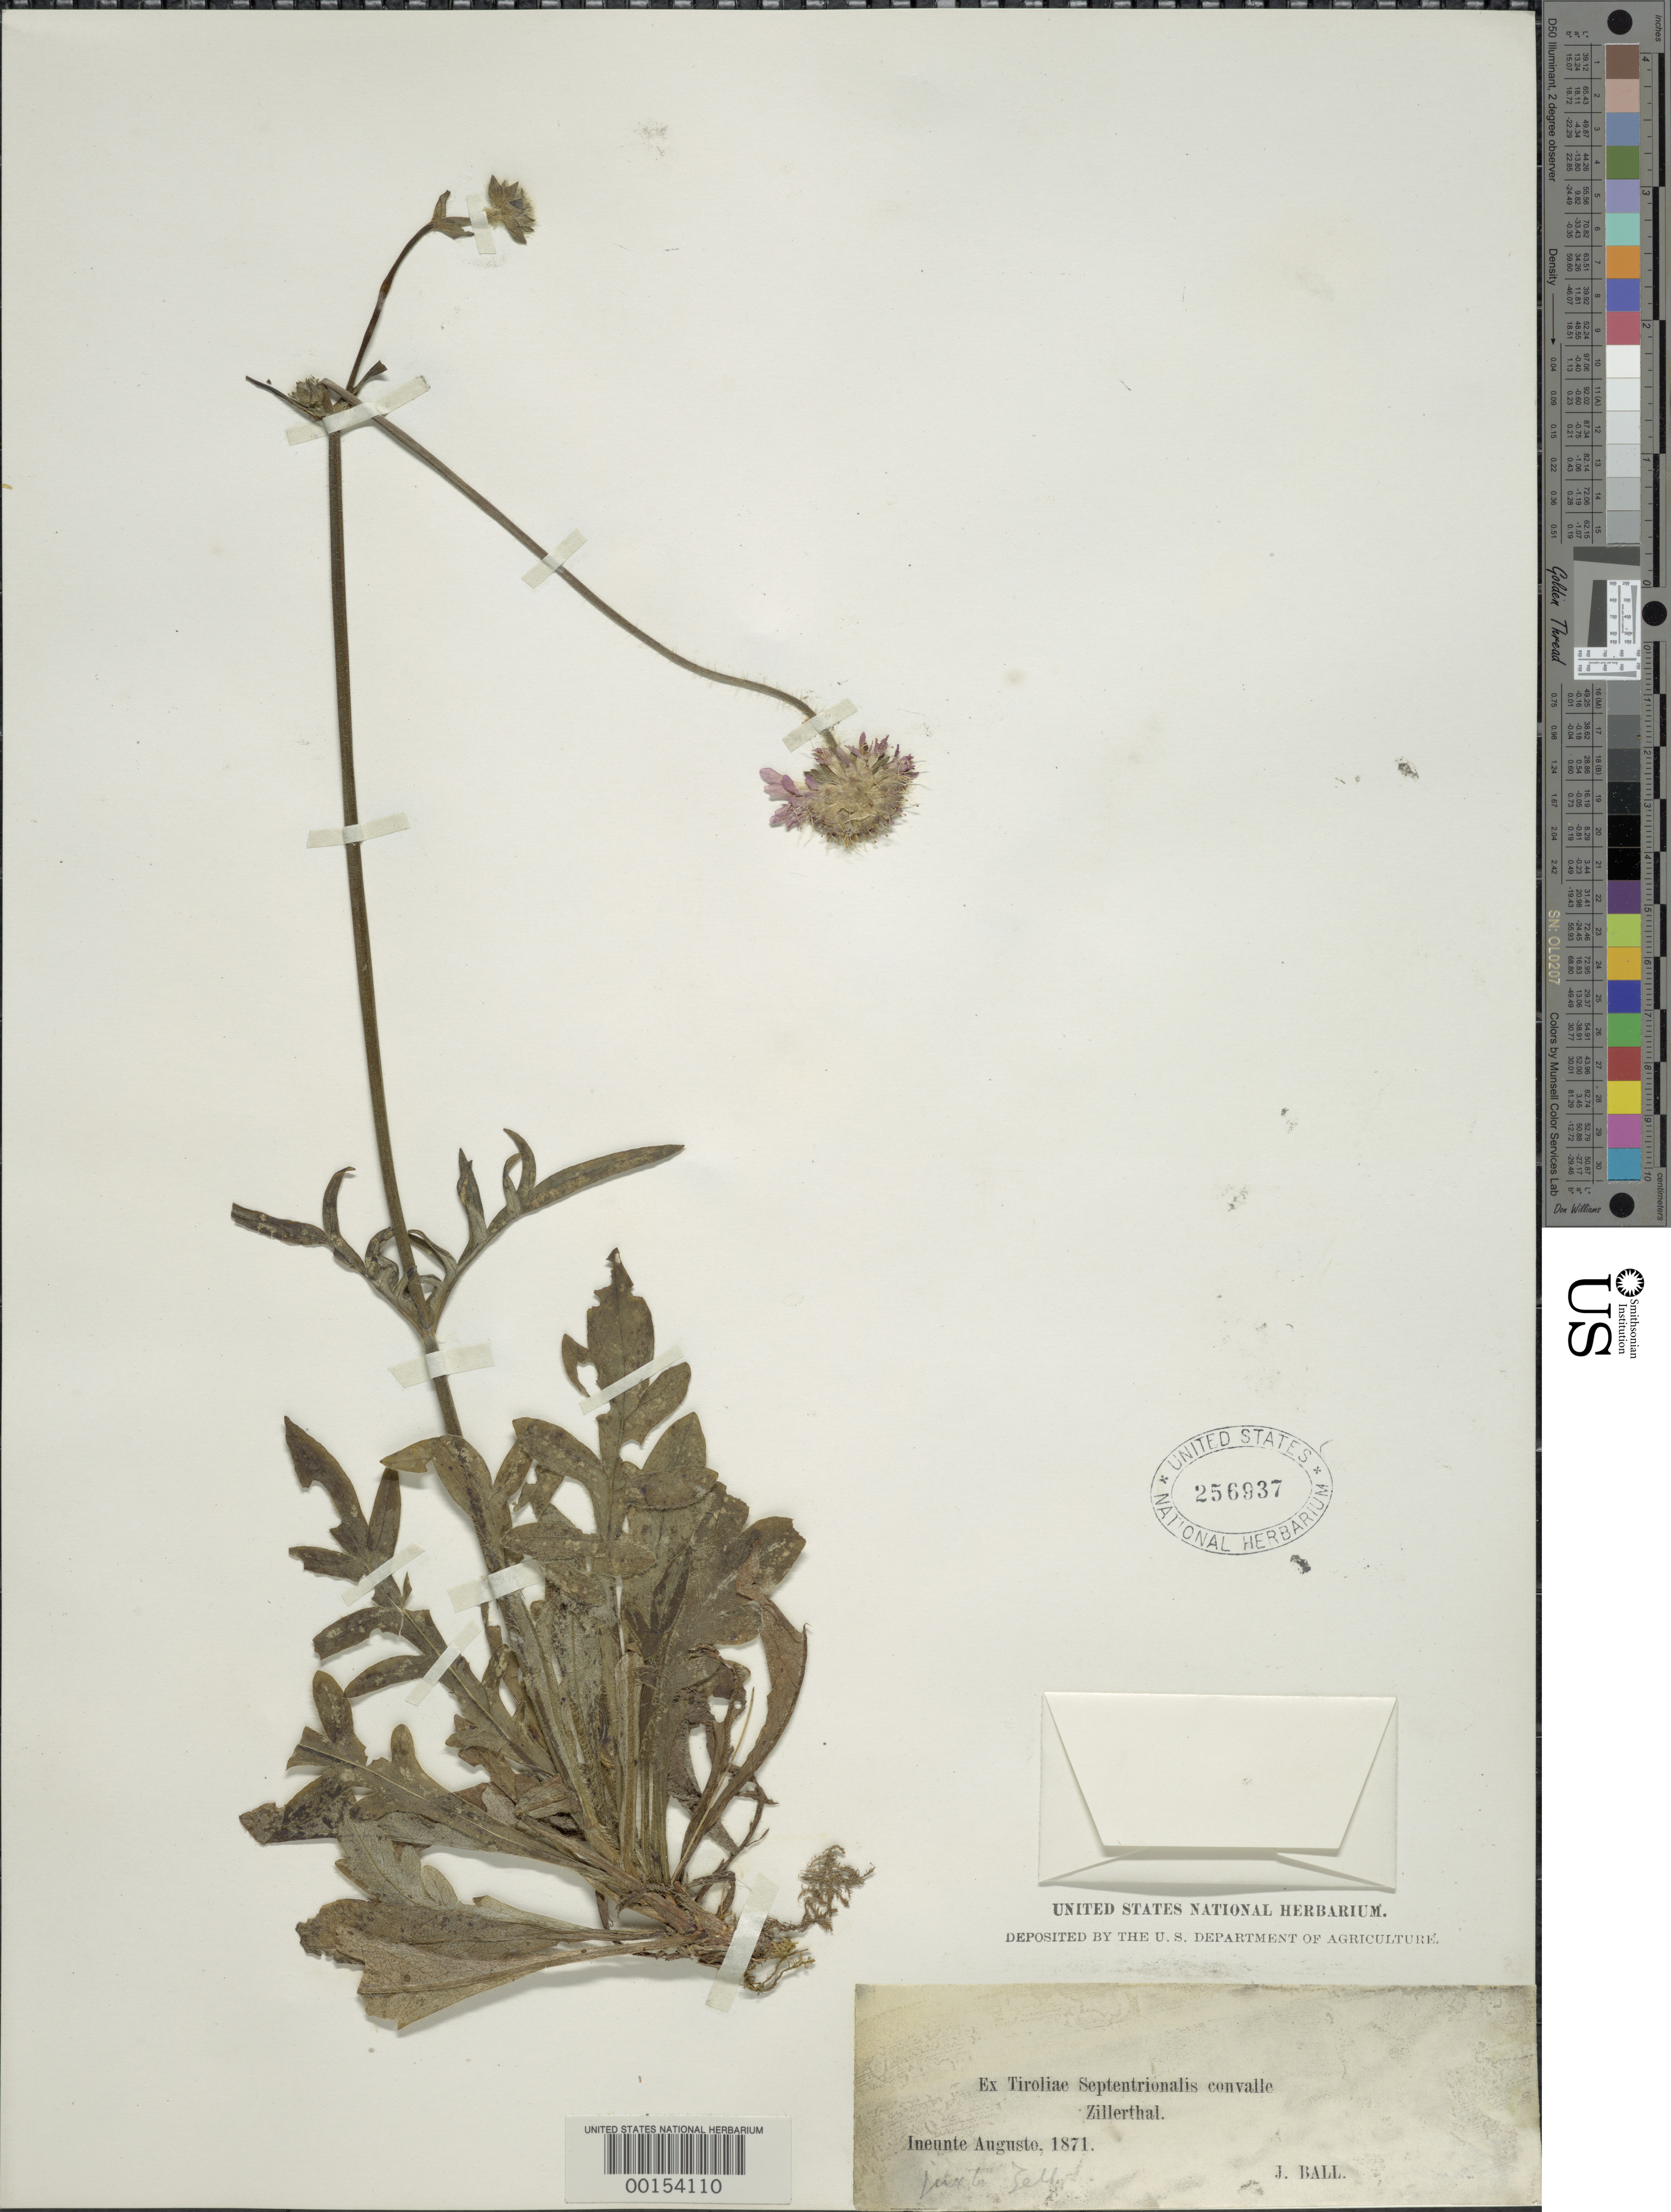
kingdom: Plantae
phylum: Tracheophyta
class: Magnoliopsida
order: Dipsacales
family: Caprifoliaceae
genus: Scabiosa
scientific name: Scabiosa sp.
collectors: J. Ball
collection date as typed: Aug 1871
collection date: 1871-08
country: Italy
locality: Tiroliae Septentrionalis con valle Zillerthal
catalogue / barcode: US 256937